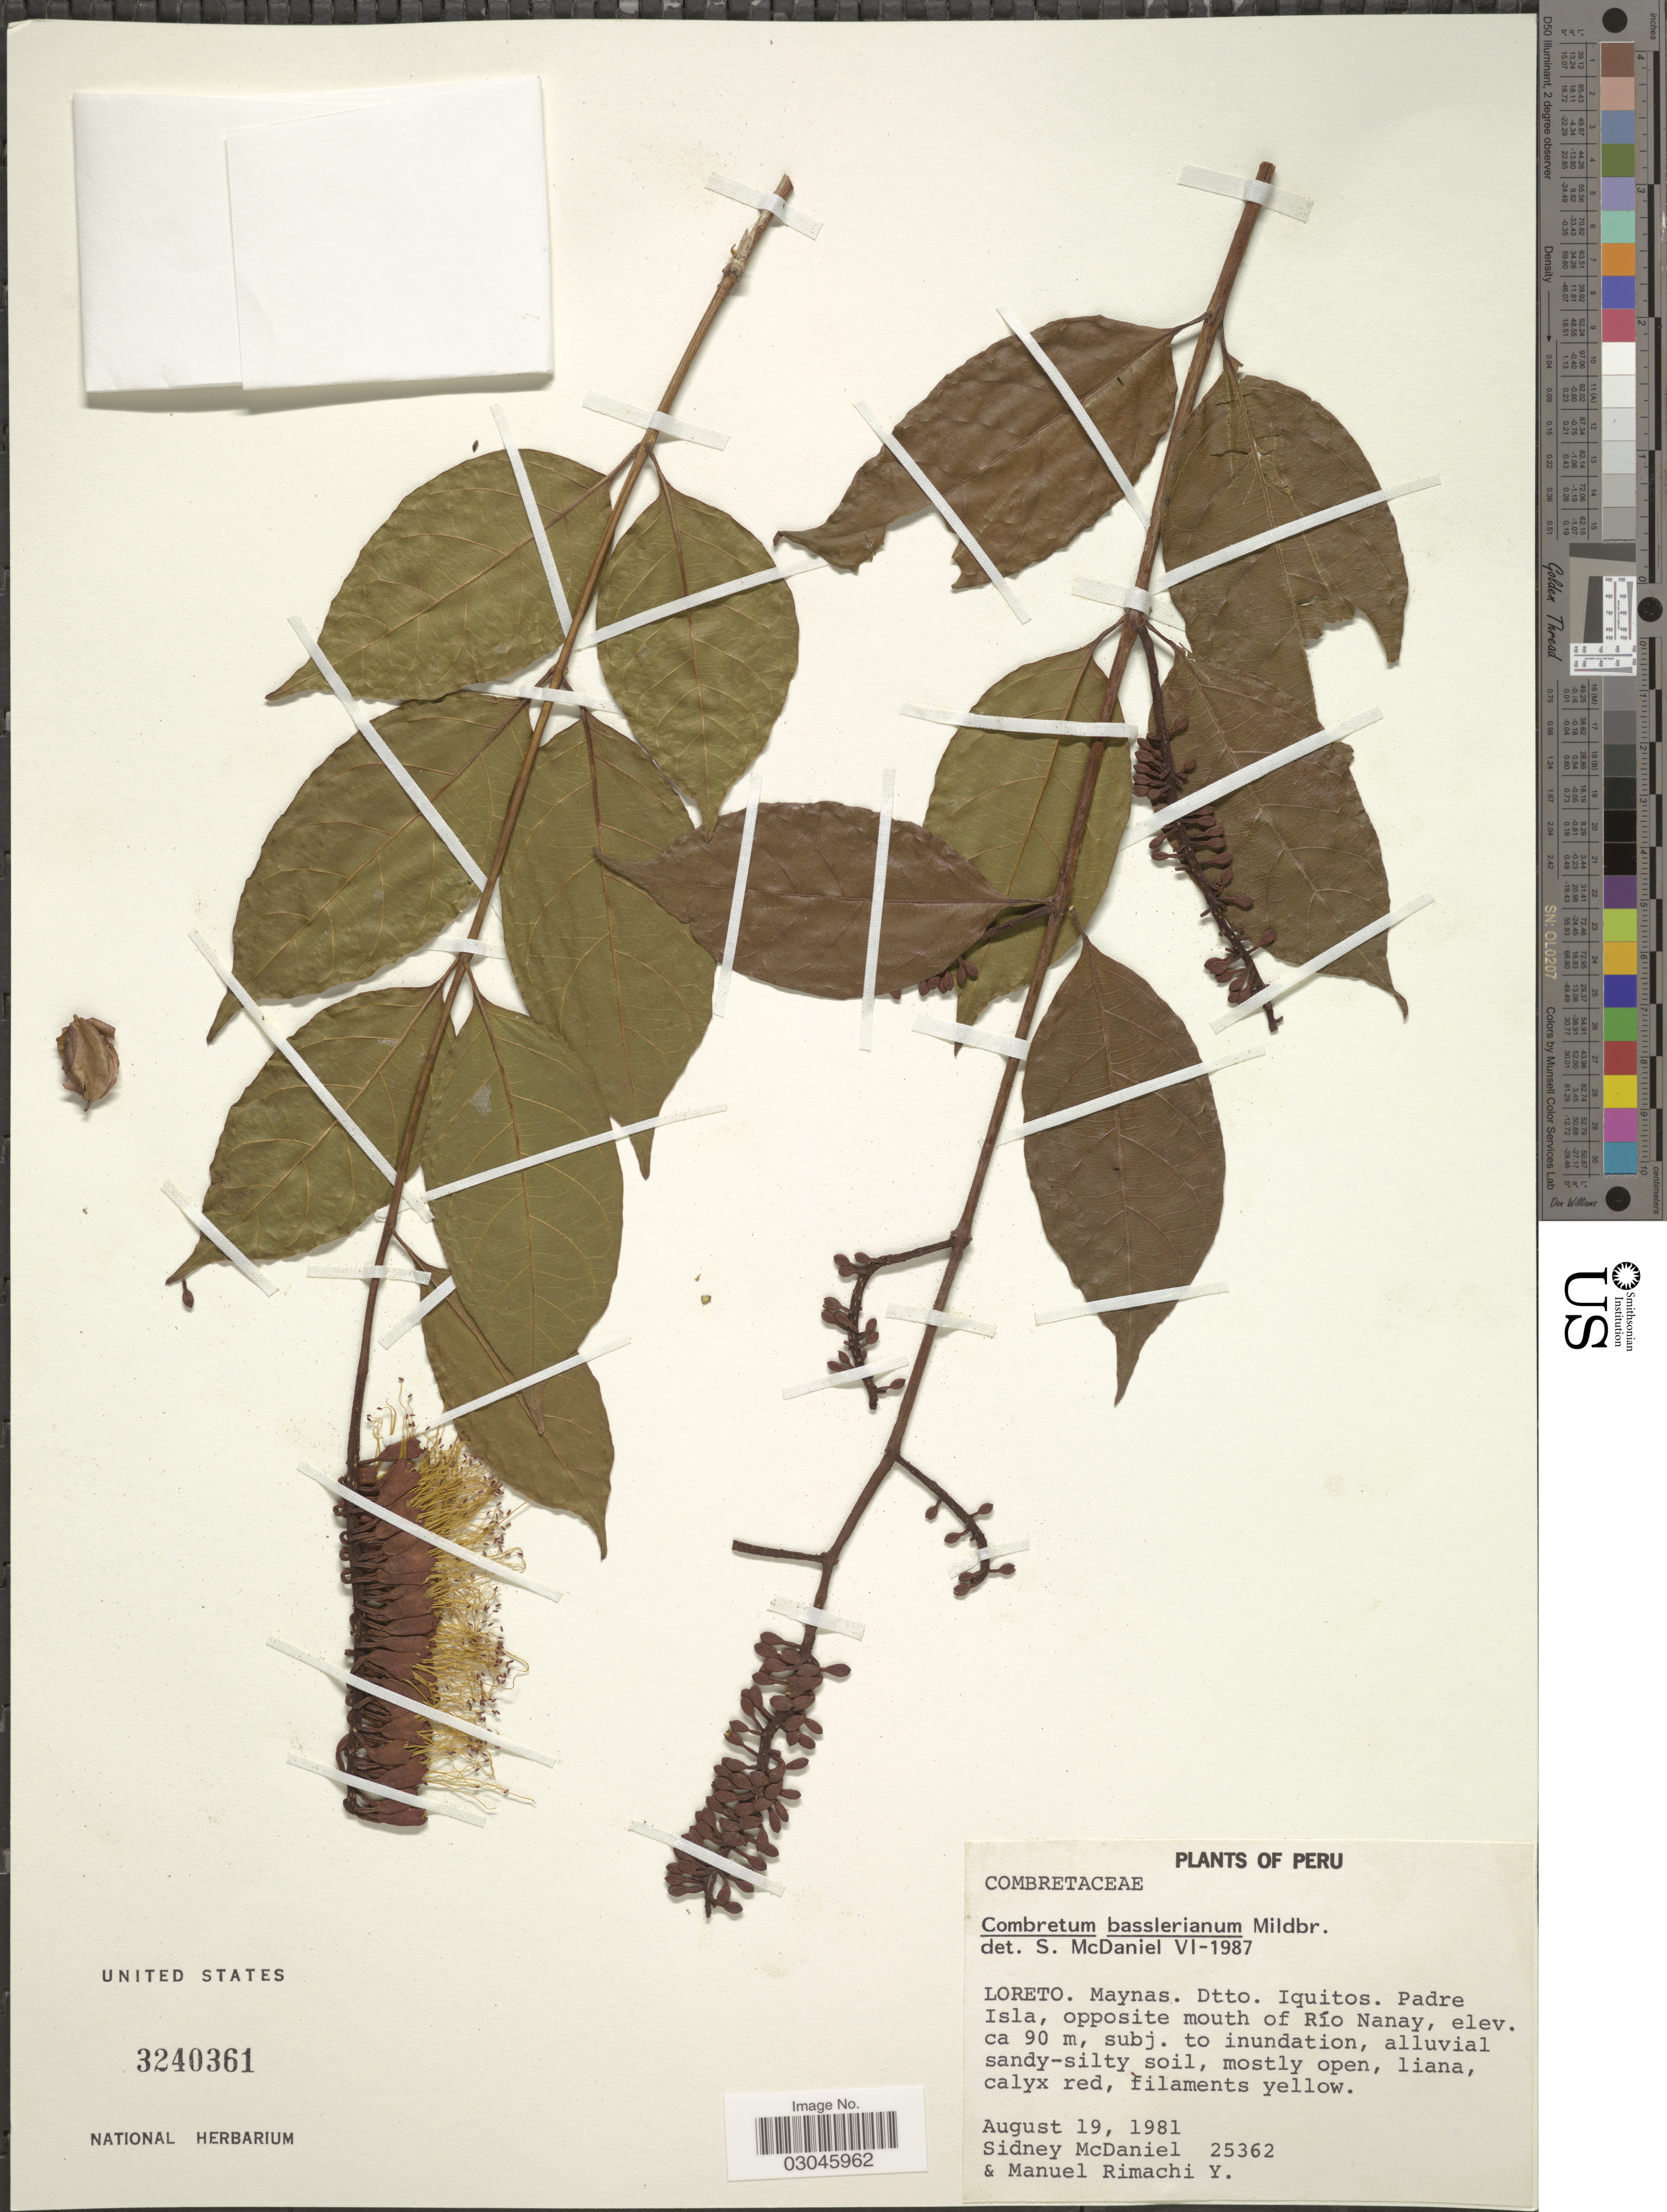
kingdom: Plantae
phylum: Tracheophyta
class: Magnoliopsida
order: Myrtales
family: Combretaceae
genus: Combretum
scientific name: Combretum basslerianum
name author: Mildbr.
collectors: S. McDaniel & M. Rimachi Y.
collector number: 25362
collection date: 1981-08-19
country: Peru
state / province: Loreto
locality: Maynas. Dtto. Iquitos. Padre Isla, opposite mouth of Río Nanay.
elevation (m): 90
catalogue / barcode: US 3240361